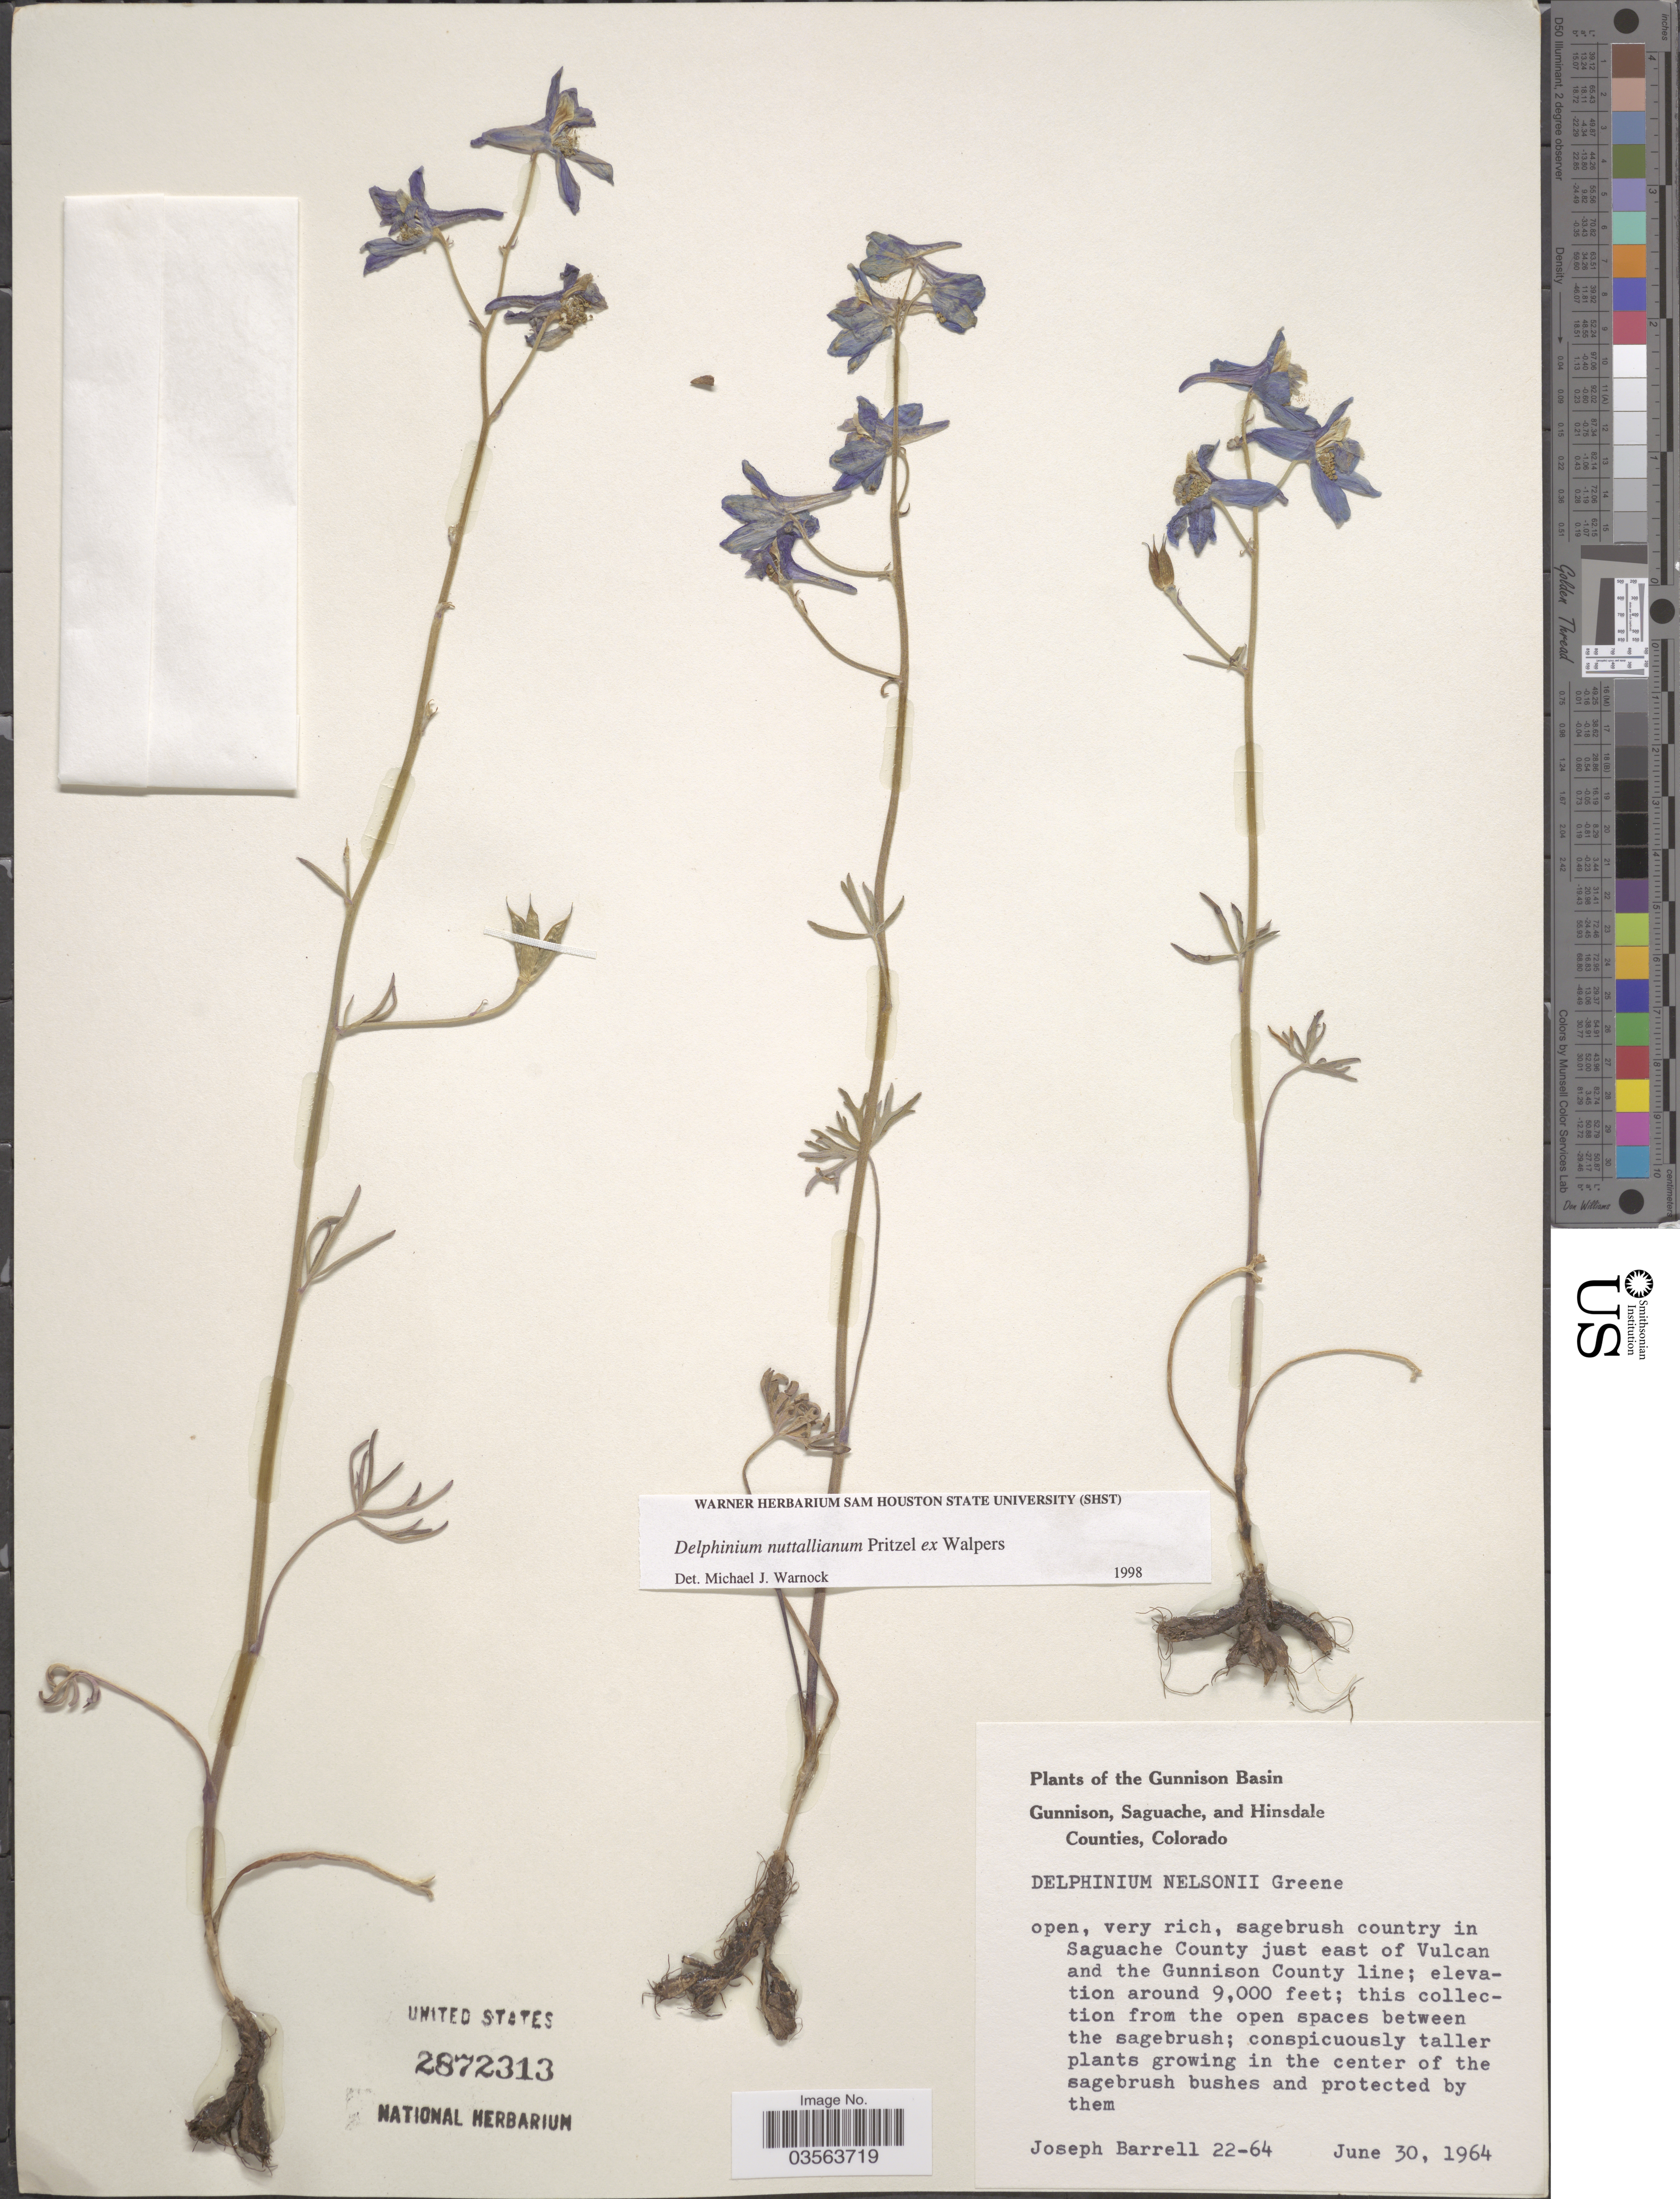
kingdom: Plantae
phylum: Tracheophyta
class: Magnoliopsida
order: Ranunculales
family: Ranunculaceae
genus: Delphinium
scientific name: Delphinium nuttallianum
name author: E. Pritz. ex Walpers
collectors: J. Barrell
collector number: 22-64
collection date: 1964-06-30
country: United States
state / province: Colorado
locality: The Gunnison Basin, sagebrush country in Saguache County just east of Vulcan and the Gunnison County line.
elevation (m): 2743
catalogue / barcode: US 2872313